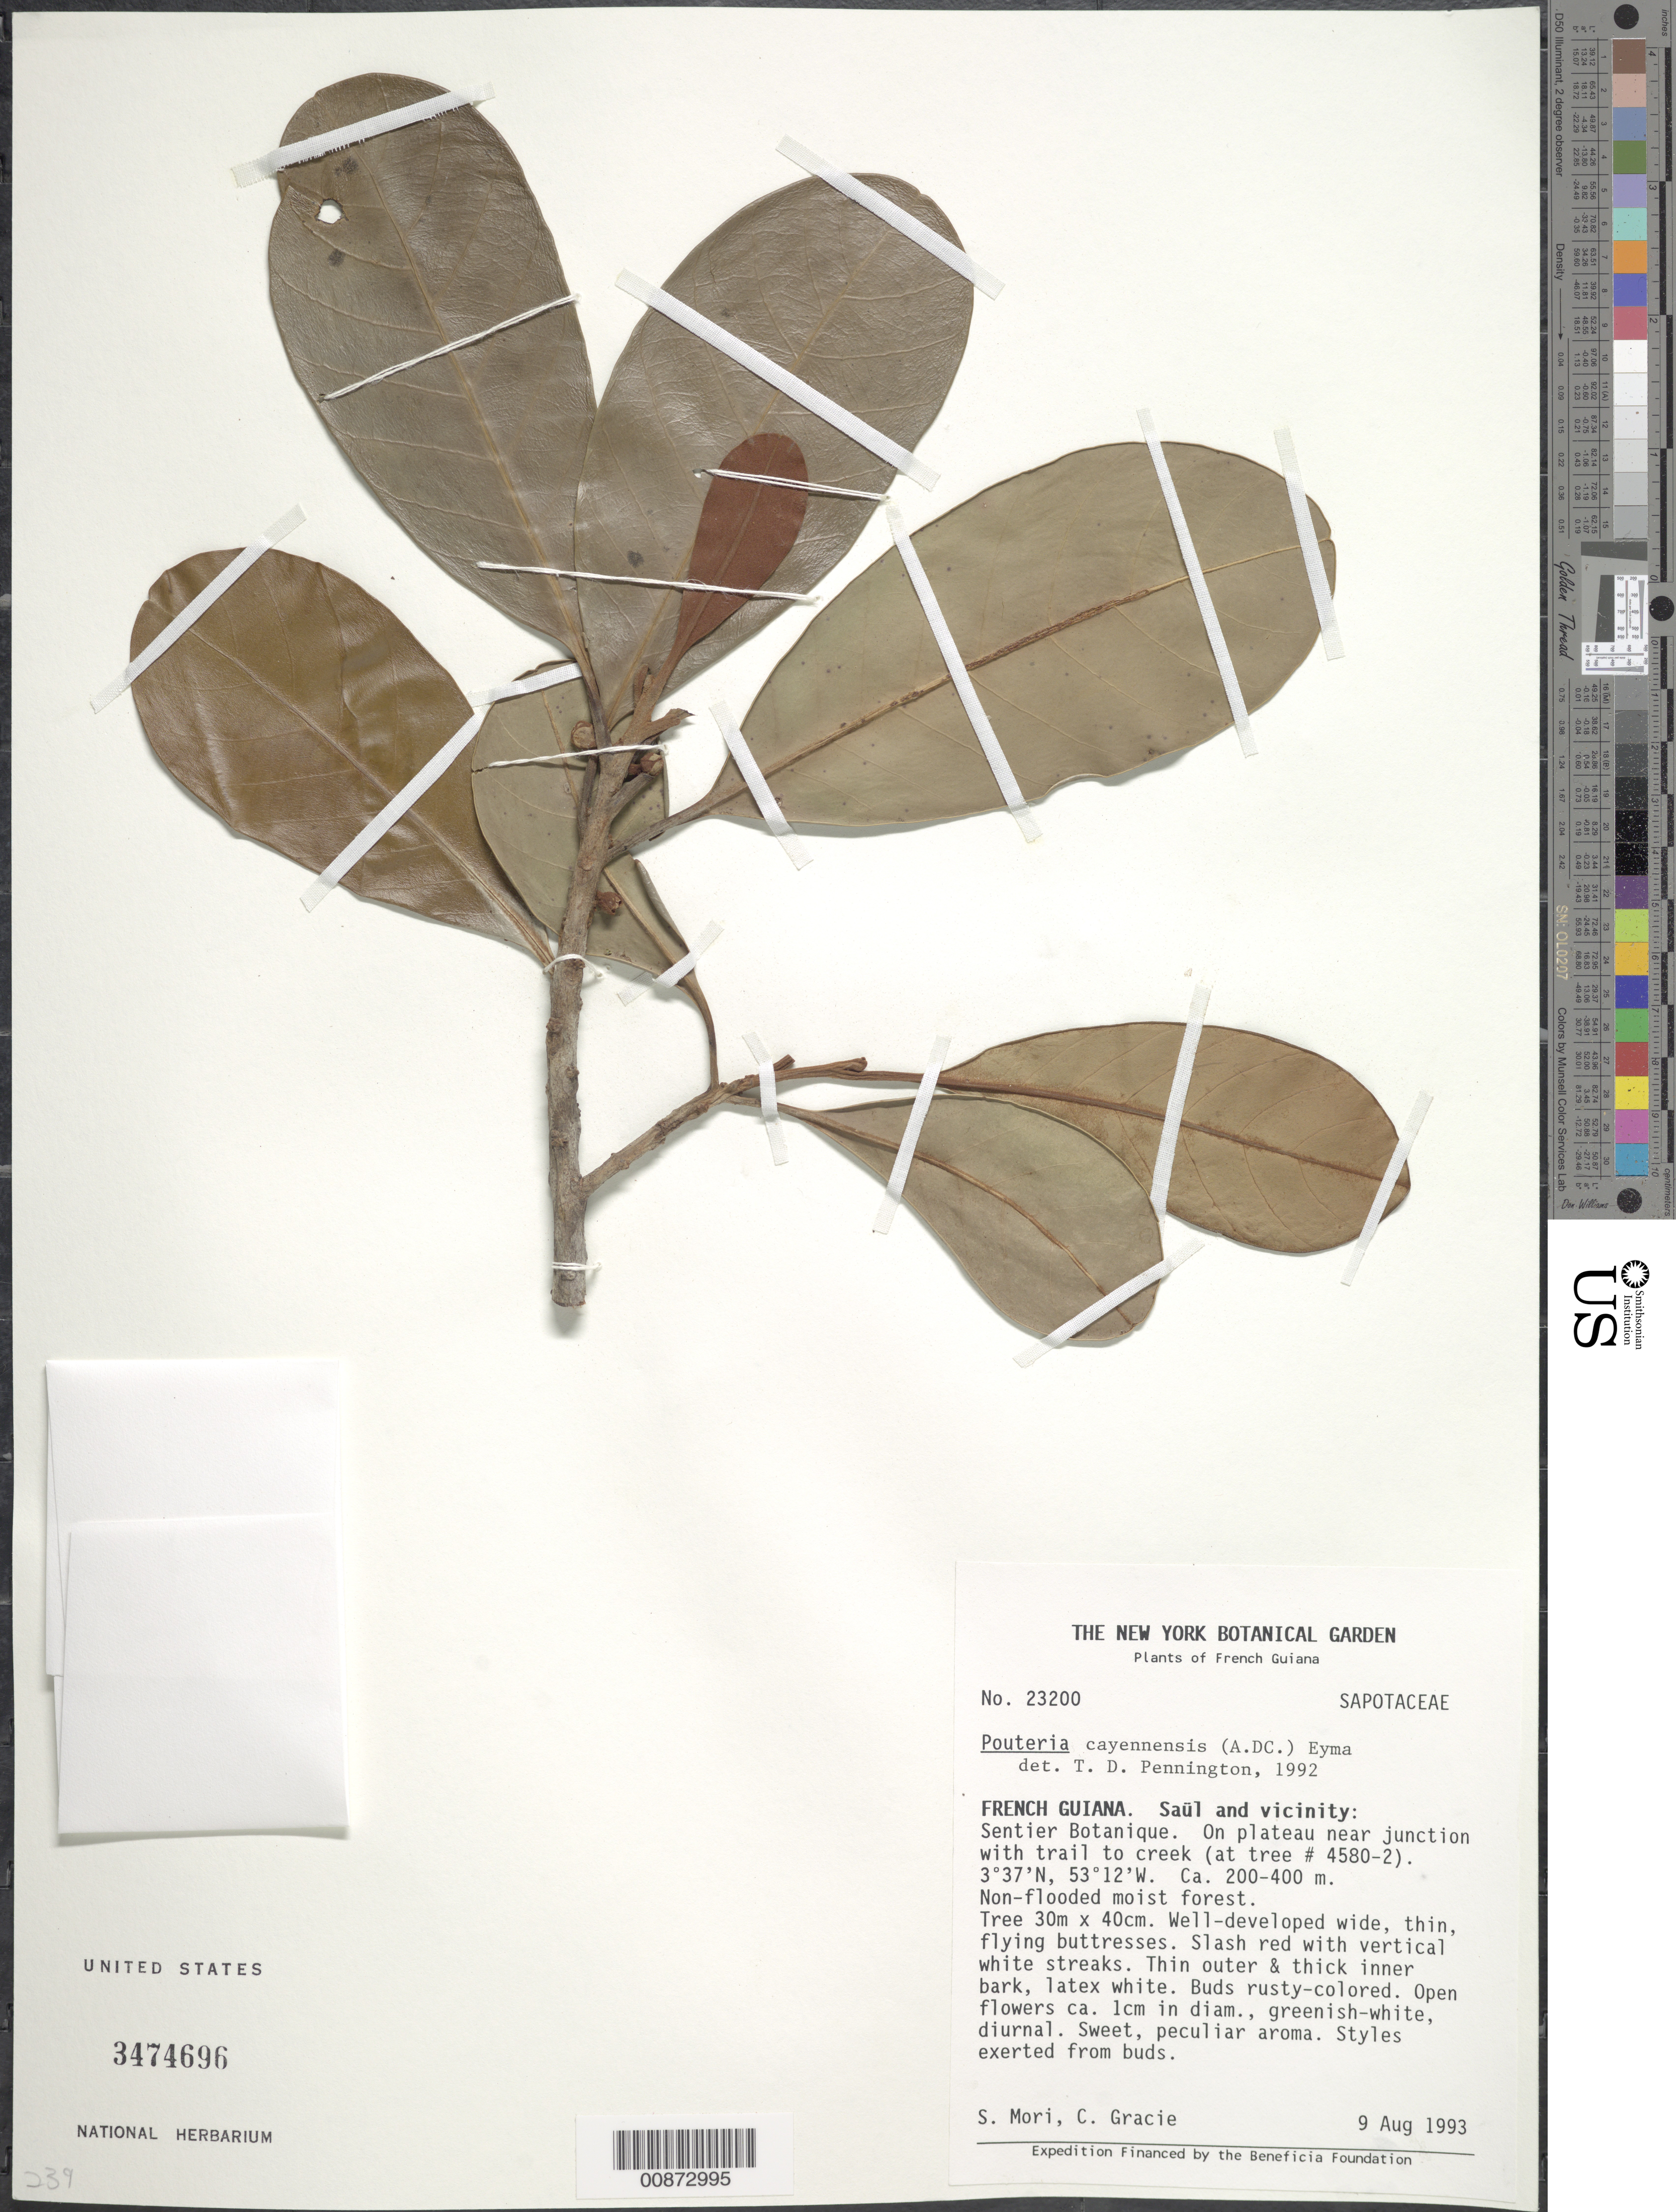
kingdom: Plantae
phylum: Tracheophyta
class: Magnoliopsida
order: Ericales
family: Sapotaceae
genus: Pouteria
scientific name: Pouteria cayennensis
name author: (A. DC.) Eyma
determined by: Pennington, T. D., (K)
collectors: S. Mori & C. A. Gracie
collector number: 23200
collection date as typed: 9-Aug-93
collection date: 1993-08-09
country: French Guiana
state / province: Saint-Laurent-du-Maroni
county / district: Saül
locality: Saül and vic., Sentier Botanique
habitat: Non-flooded moist forest; on plateau near junction with trail to creek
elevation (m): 200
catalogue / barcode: US 3474696